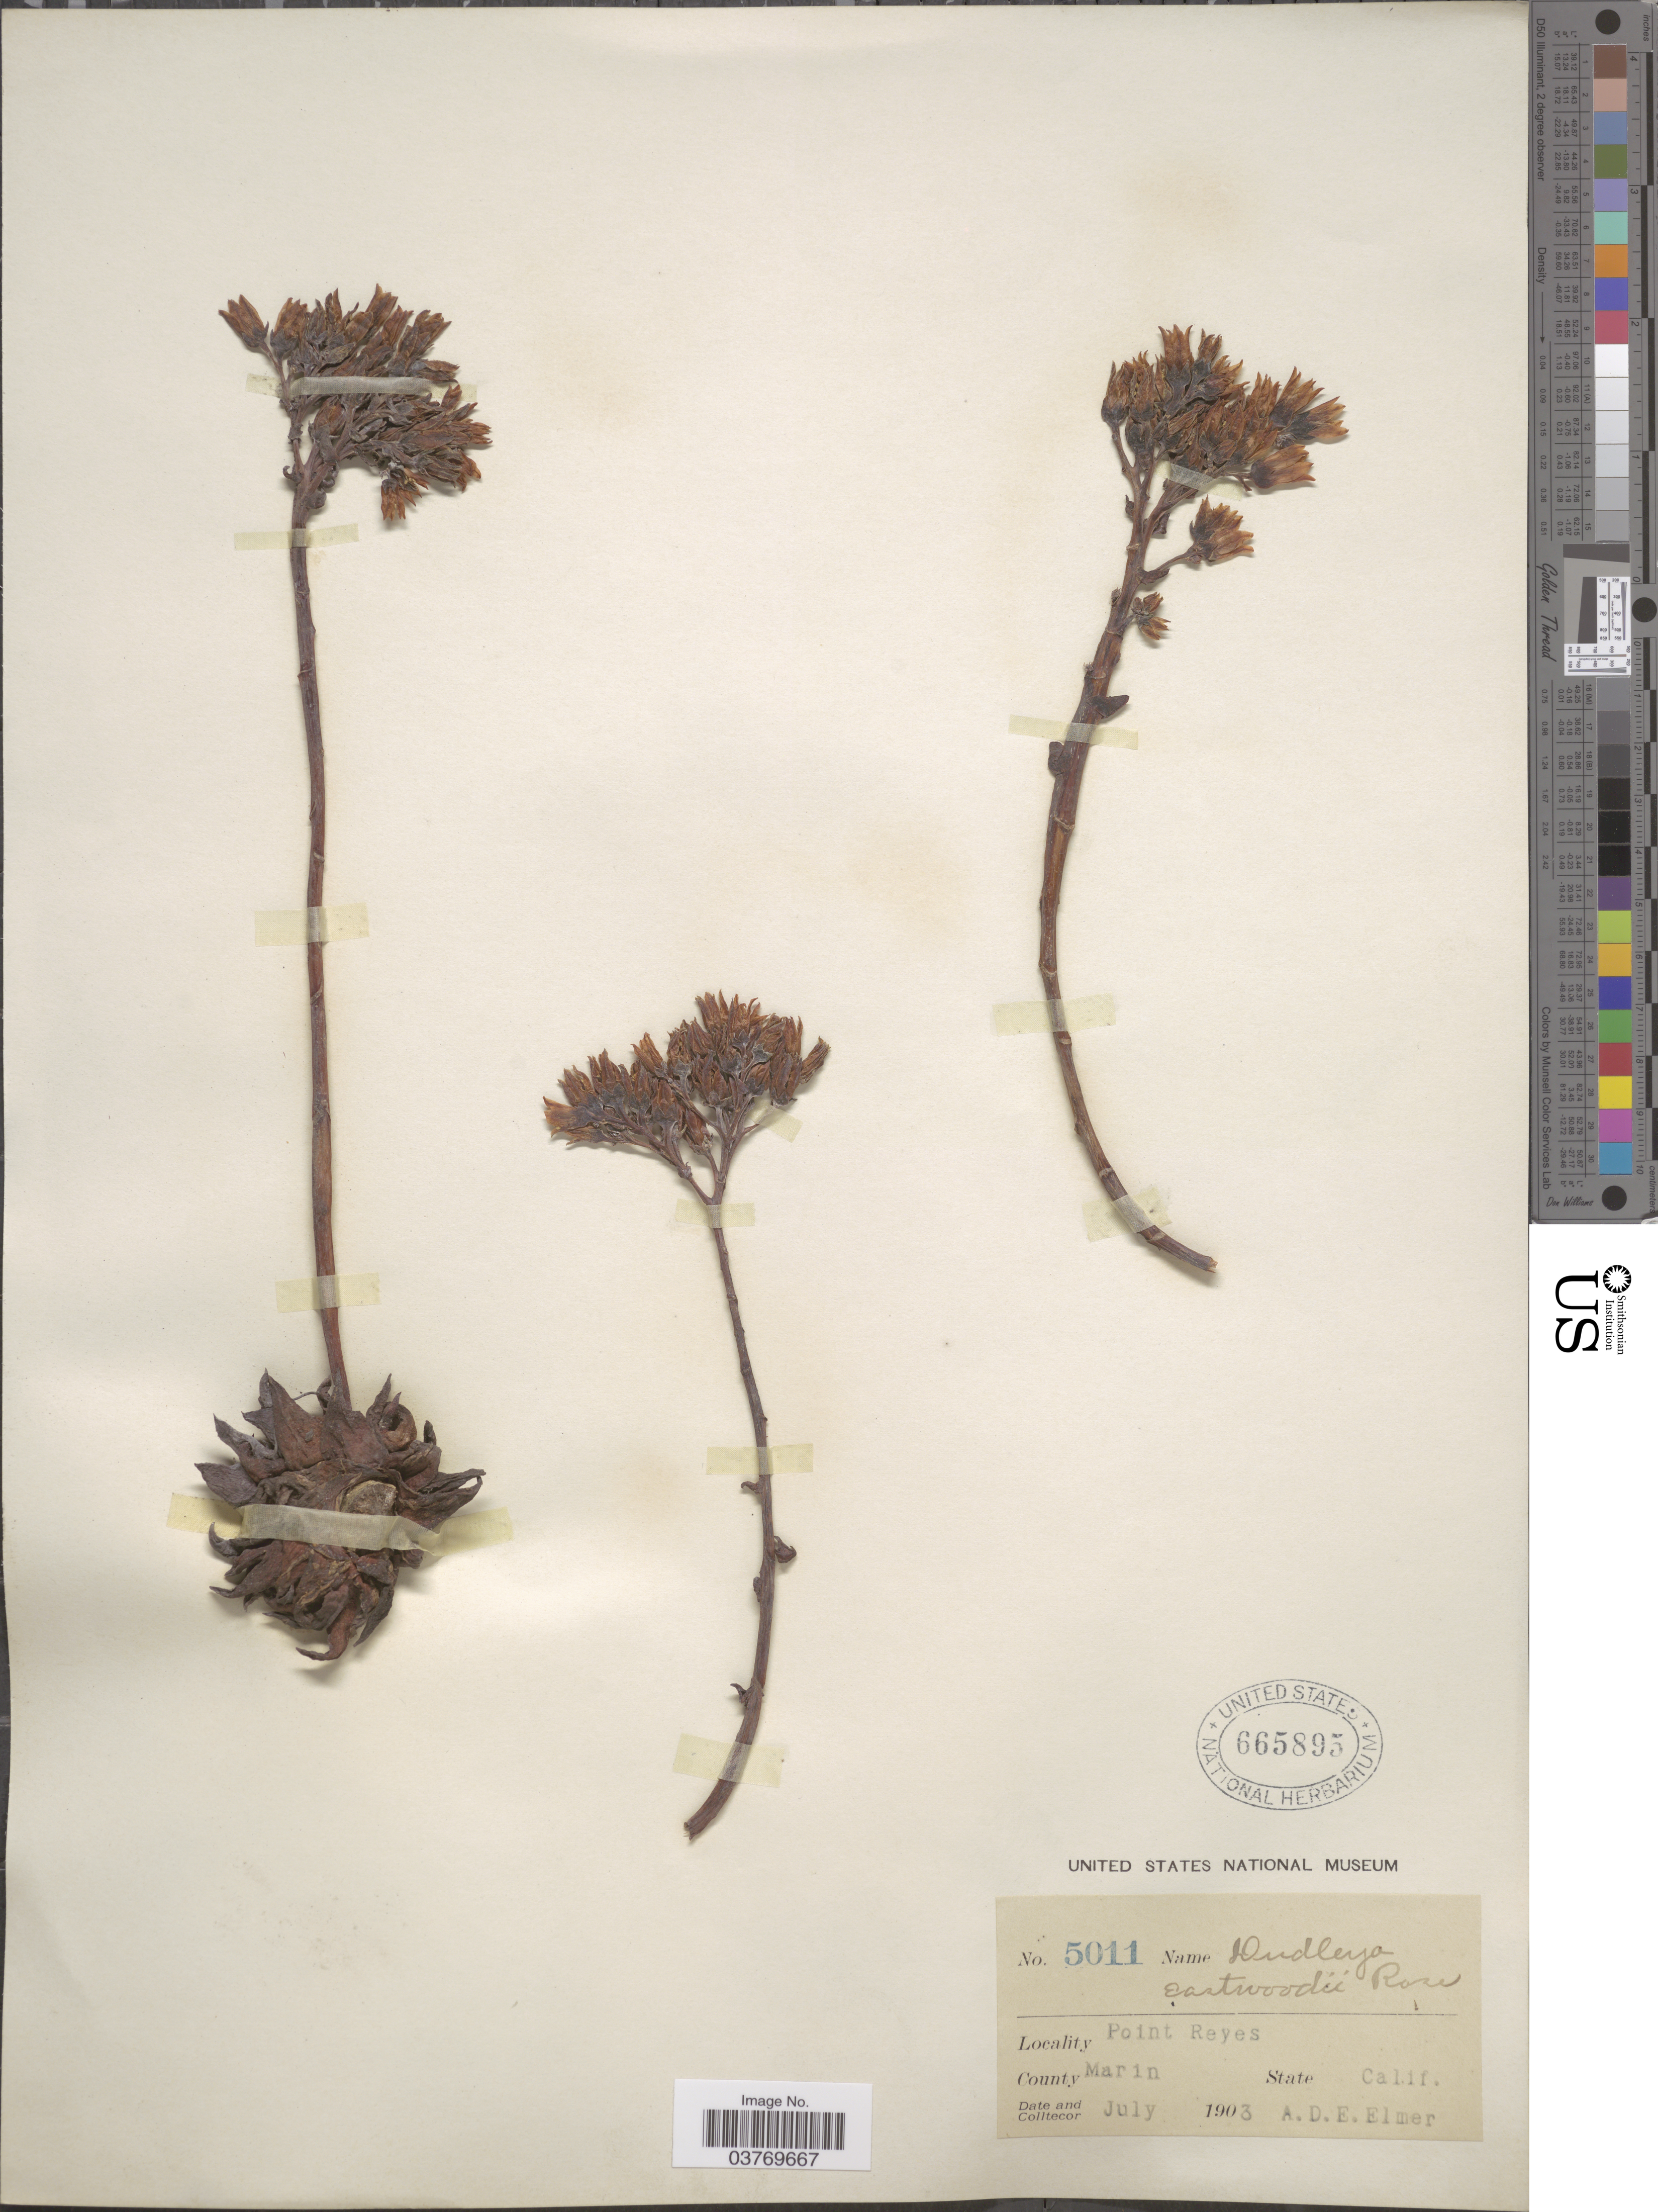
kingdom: Plantae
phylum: Tracheophyta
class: Magnoliopsida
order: Saxifragales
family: Crassulaceae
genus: Dudleya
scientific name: Dudleya eastwoodiae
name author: Rose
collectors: A. D. E. Elmer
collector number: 5011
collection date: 1903-07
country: United States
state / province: California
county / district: Marin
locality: Point Reyes. County Marin.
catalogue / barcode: US 665895